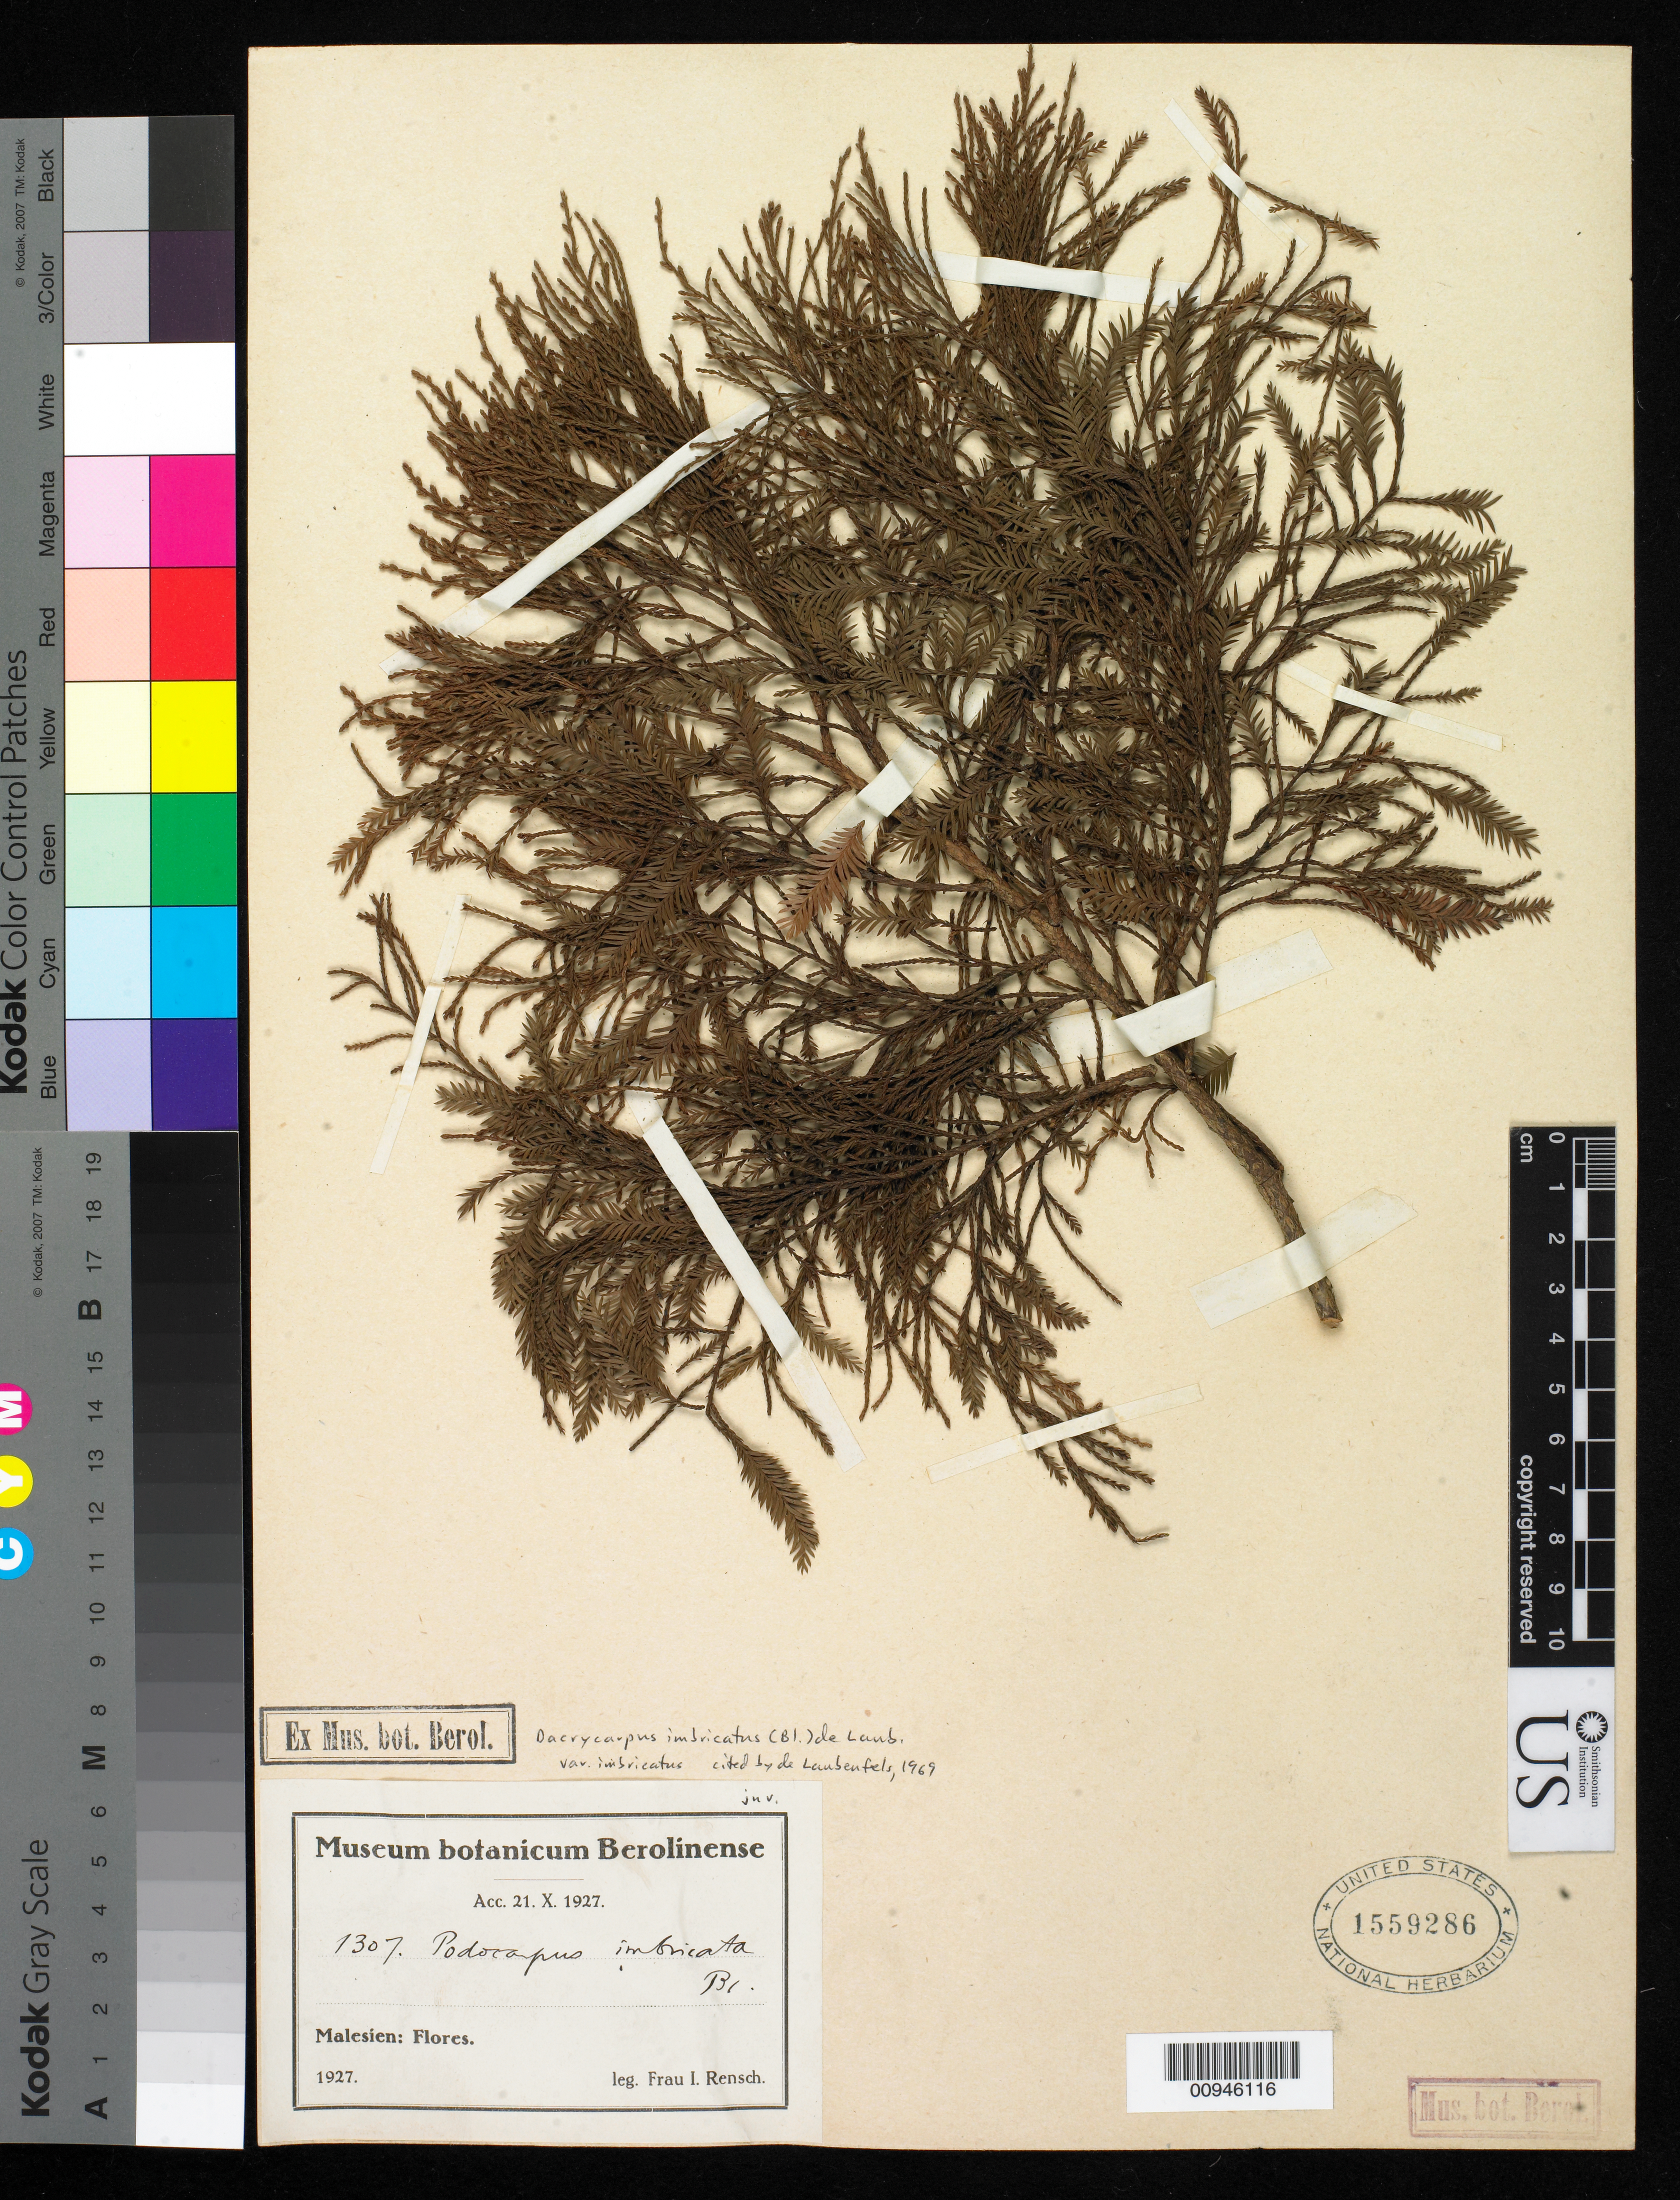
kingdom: Plantae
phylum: Tracheophyta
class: Pinopsida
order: Pinales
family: Podocarpaceae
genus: Dacrycarpus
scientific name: Dacrycarpus imbricatus var. imbricatus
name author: (Blume) de Laub.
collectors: F. Rensch.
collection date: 1927-10-27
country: Indonesia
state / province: Nusa Tenggara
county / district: Nusa Tenggara Timur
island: Flores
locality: Malesien: Flores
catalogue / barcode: US 1559286